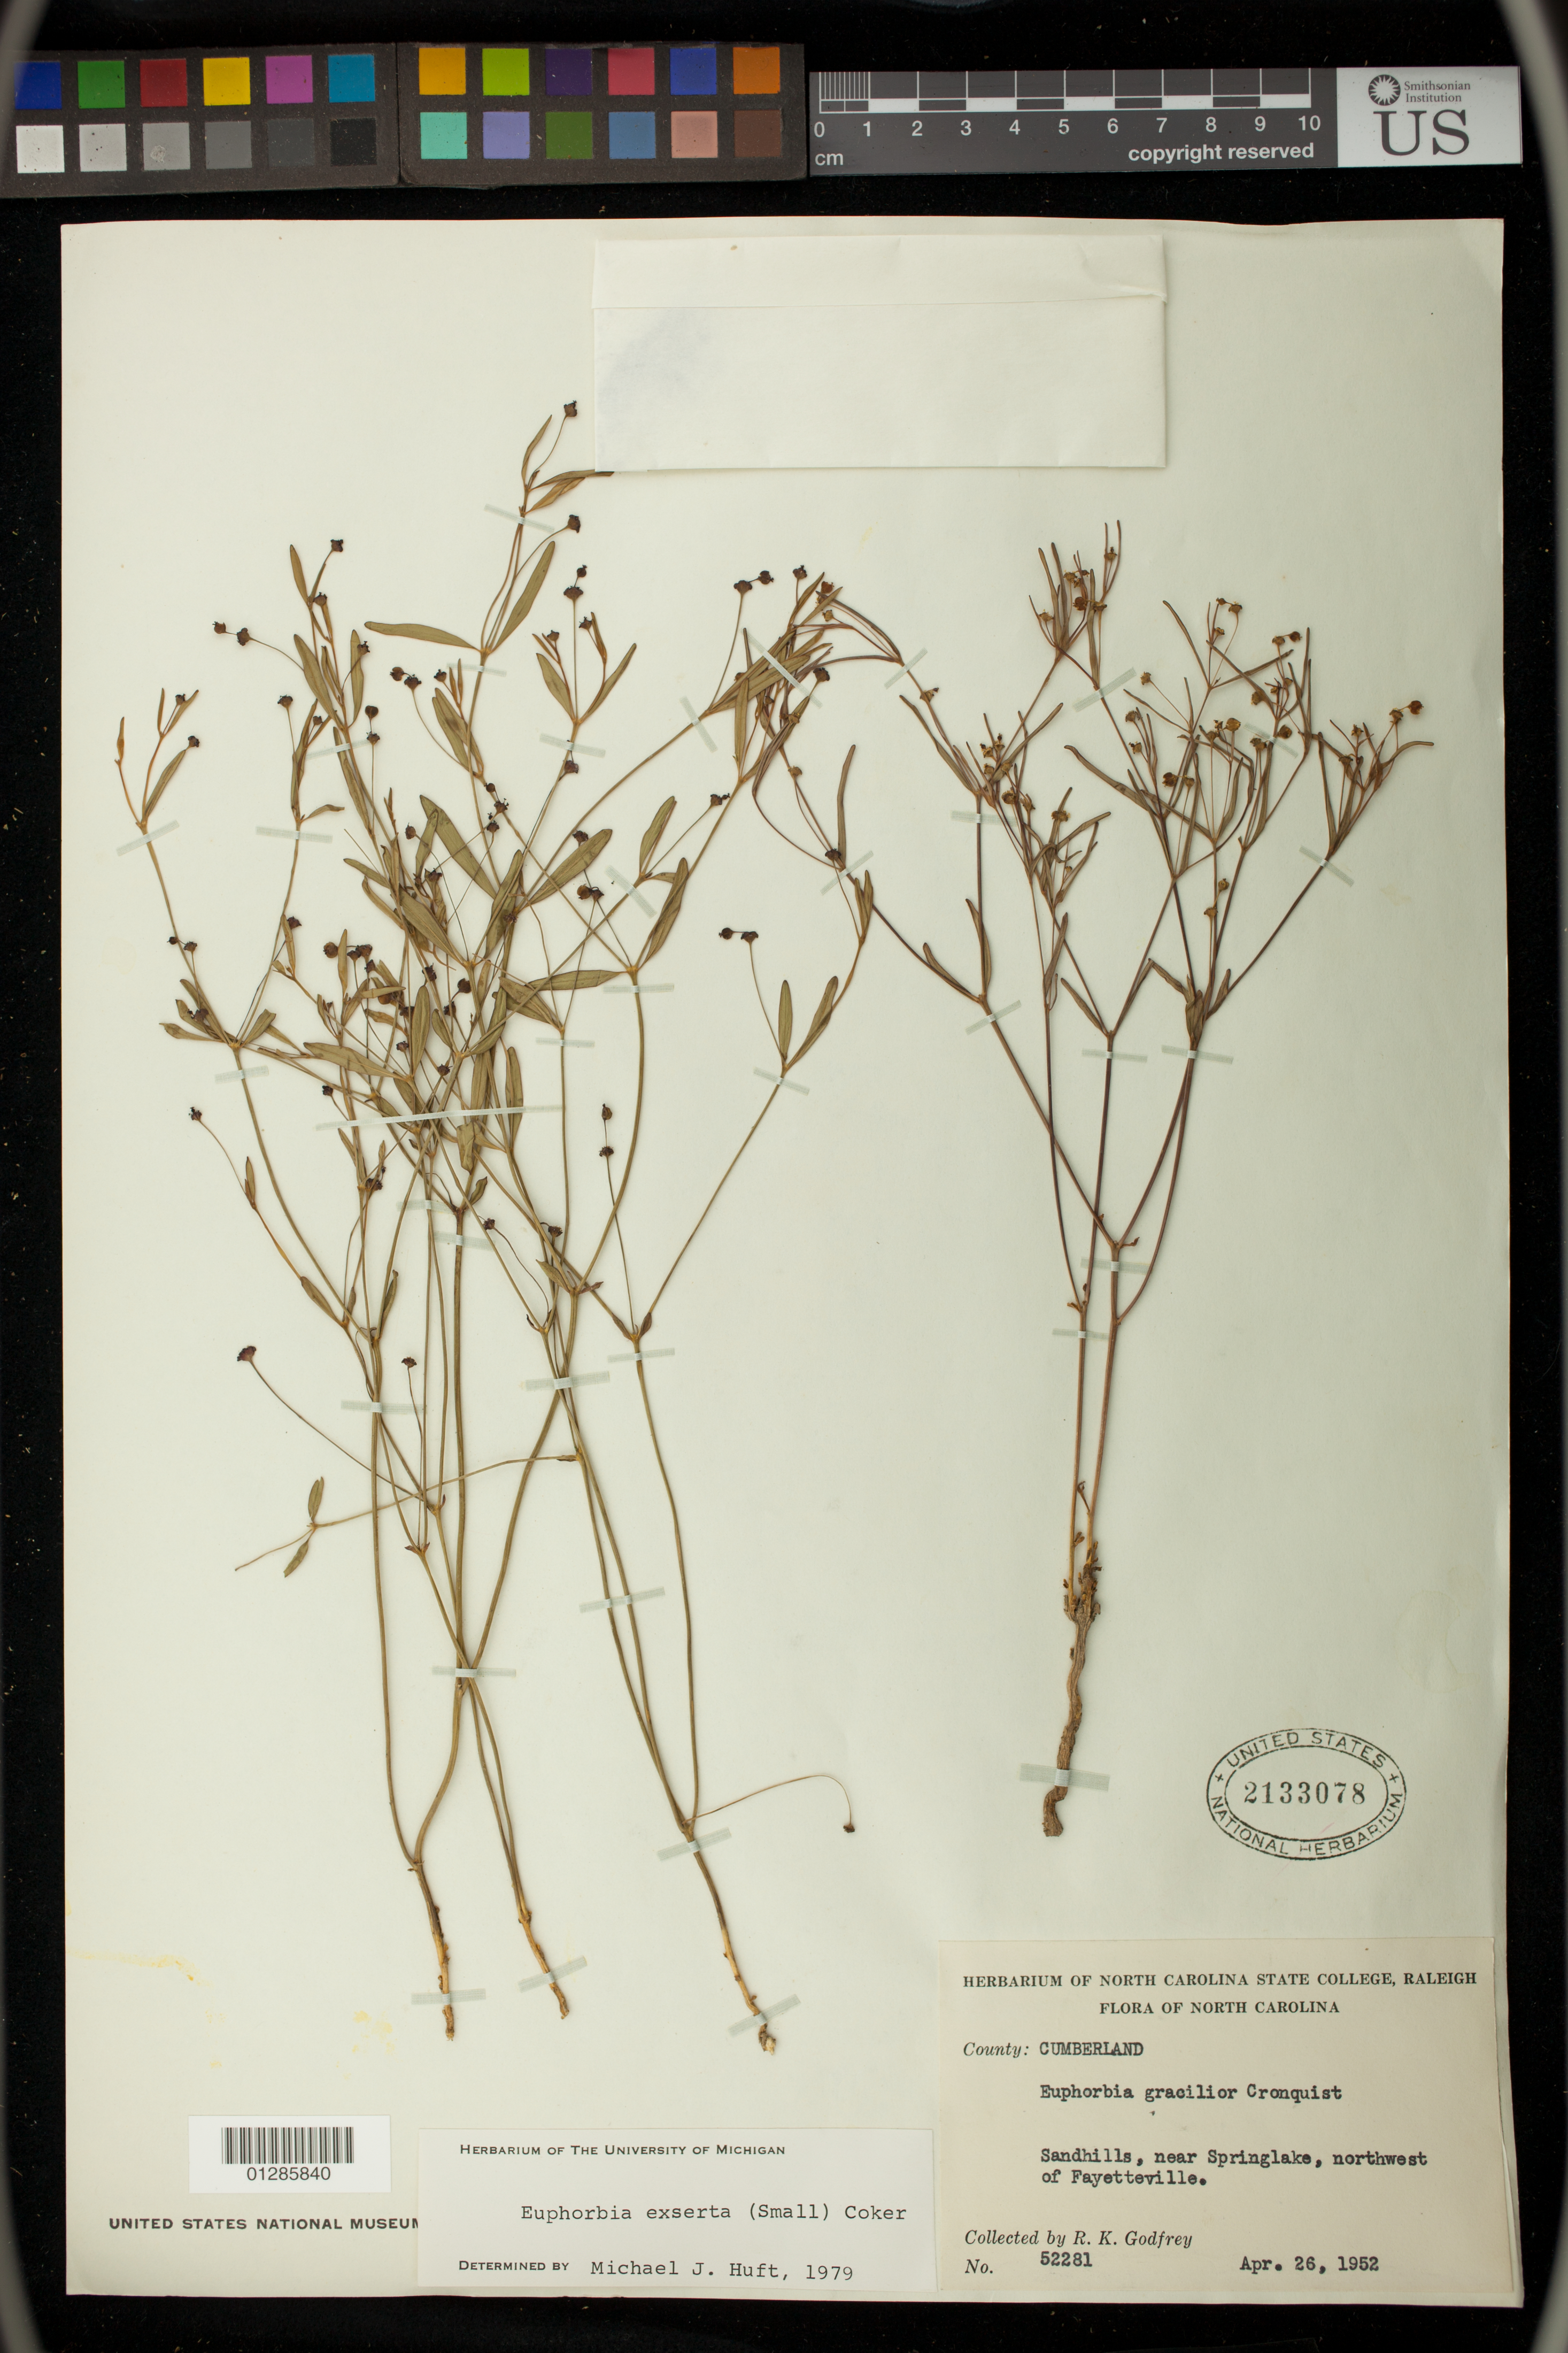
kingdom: Plantae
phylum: Tracheophyta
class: Magnoliopsida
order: Malpighiales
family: Euphorbiaceae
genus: Euphorbia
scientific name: Euphorbia exserta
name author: (Small) Coker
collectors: R. K. Godfrey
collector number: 52281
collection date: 1952-04-26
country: United States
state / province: North Carolina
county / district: Cumberland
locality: Near Springlake, northwest of Fayetteville.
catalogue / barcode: US 2133078